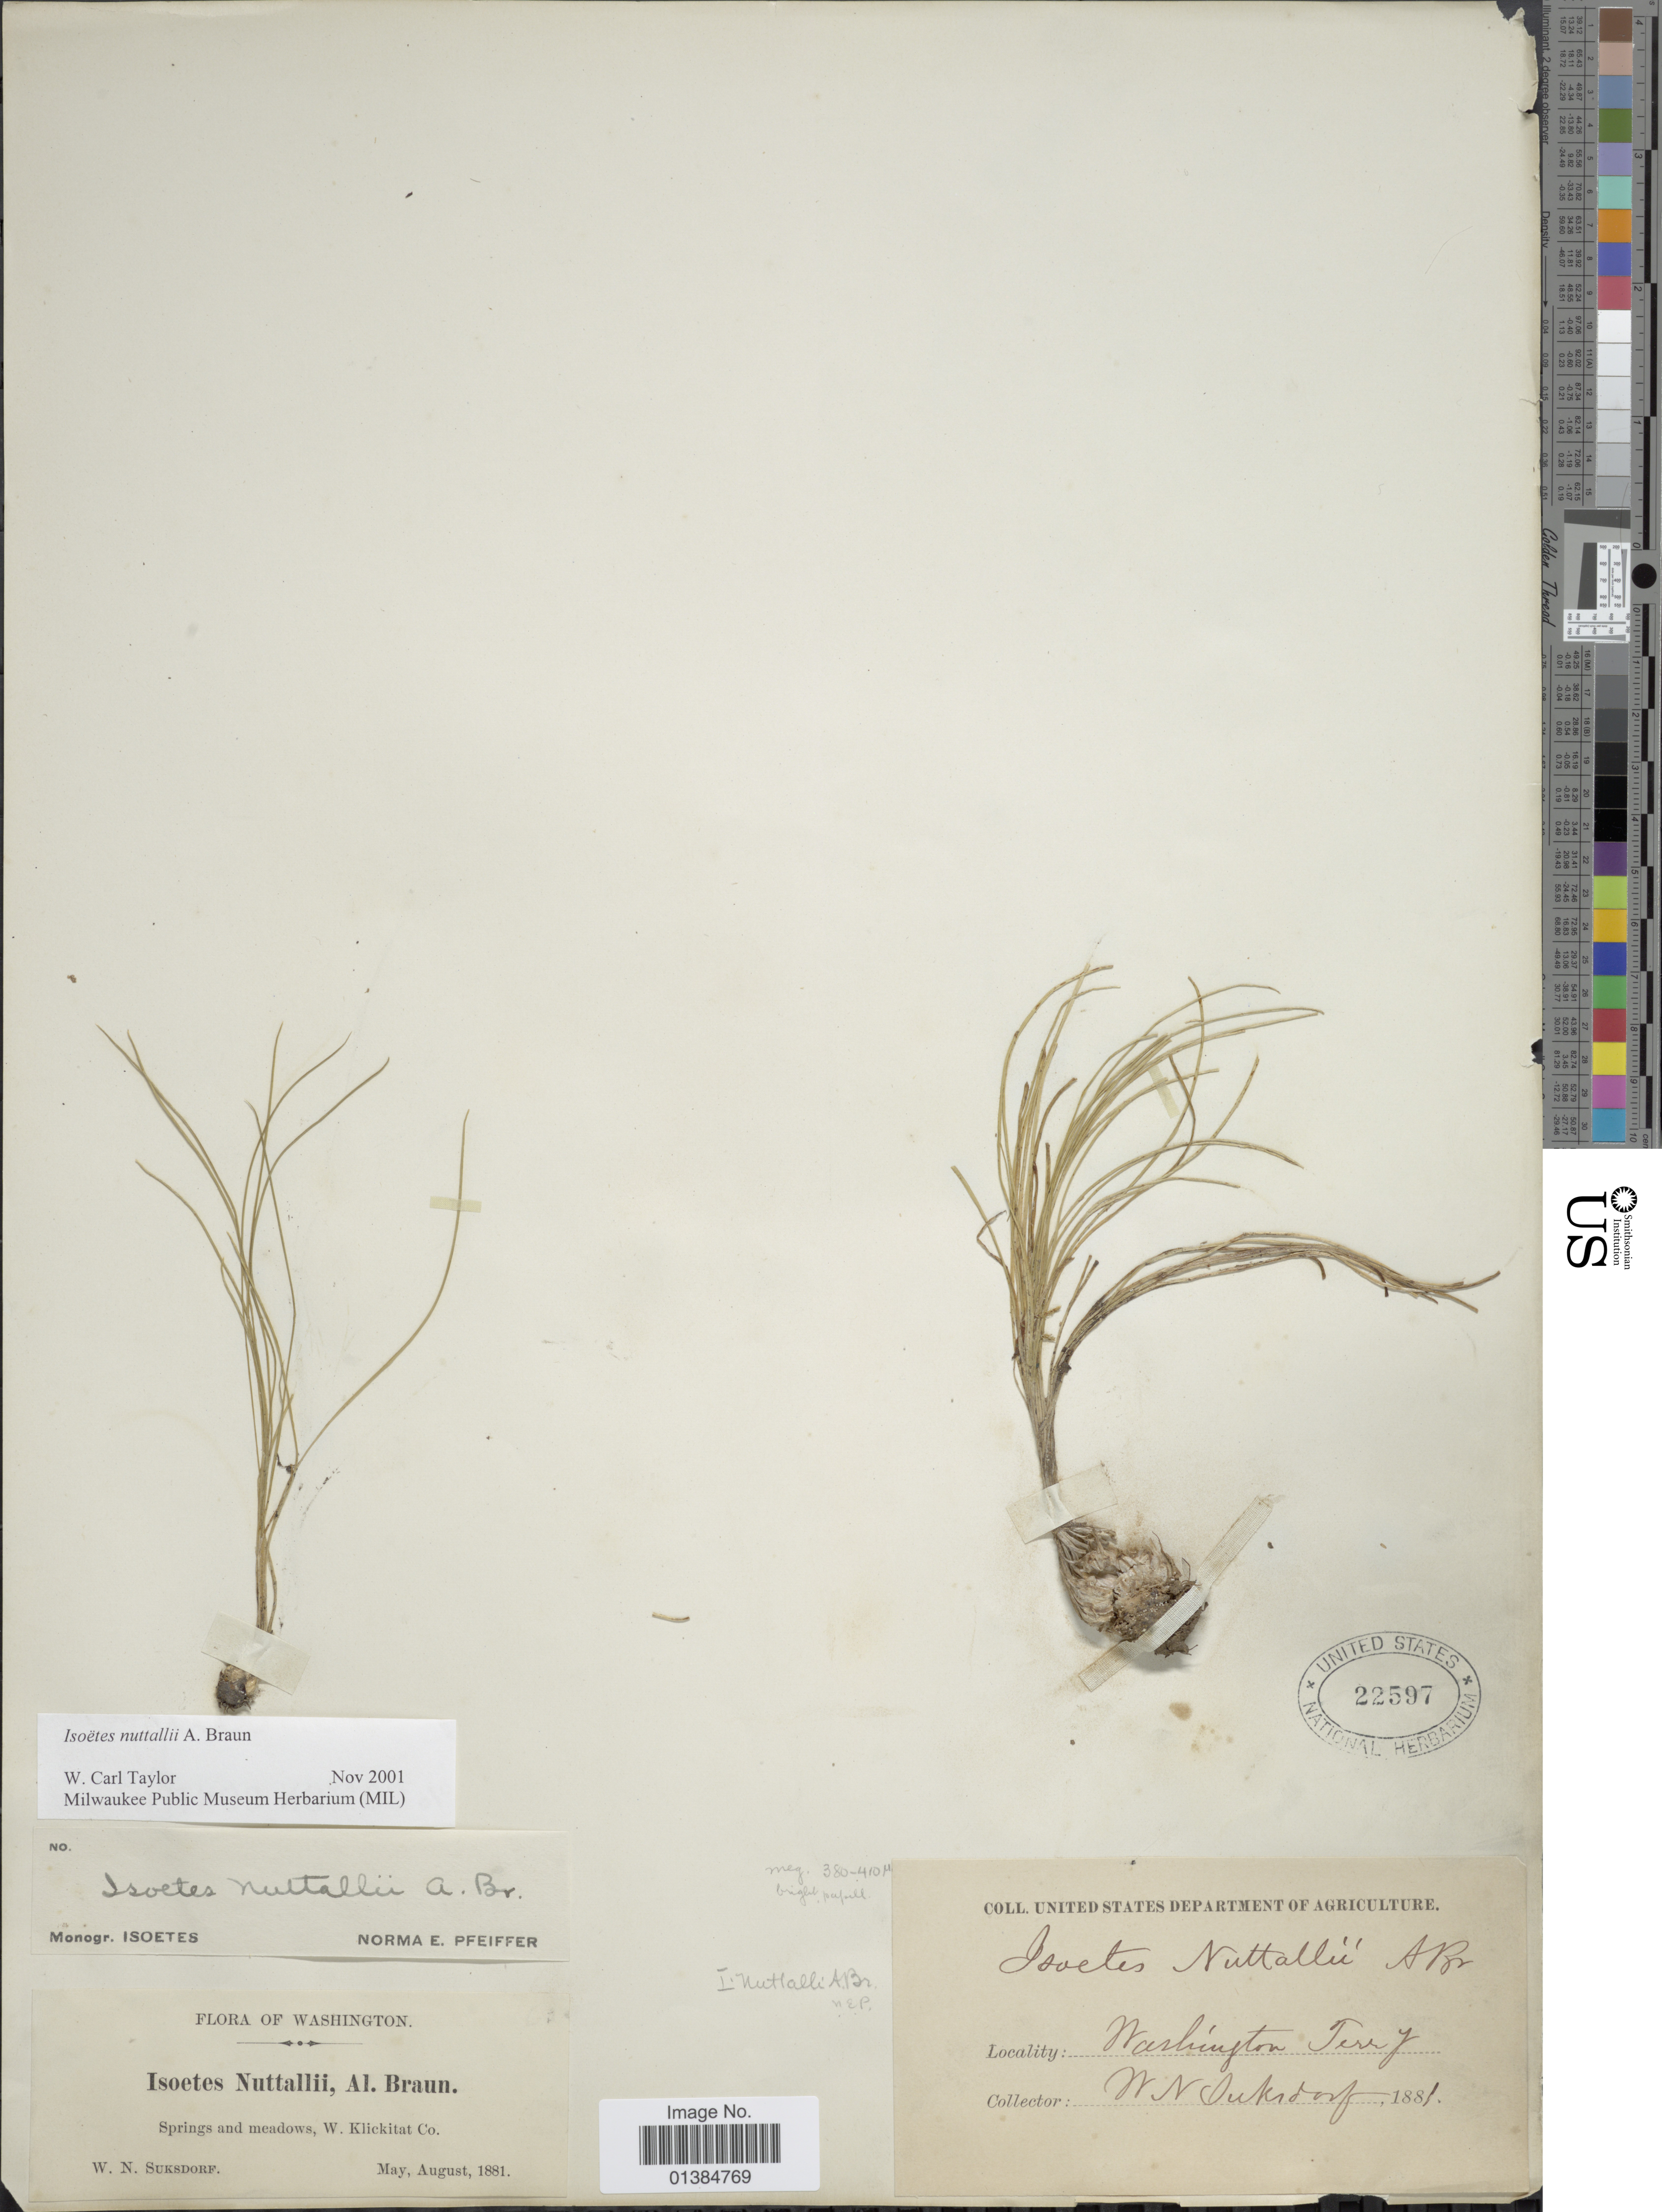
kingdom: Plantae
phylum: Tracheophyta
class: Lycopodiopsida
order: Isoetales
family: Isoetaceae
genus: Isoetes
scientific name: Isoetes nuttallii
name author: A. Braun ex Engelm.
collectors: W. N. Suksdorf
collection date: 1881-05/1881-07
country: United States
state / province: Washington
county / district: Klickitat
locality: Springs and meadows, W. Klickitat Co.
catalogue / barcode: US 22597